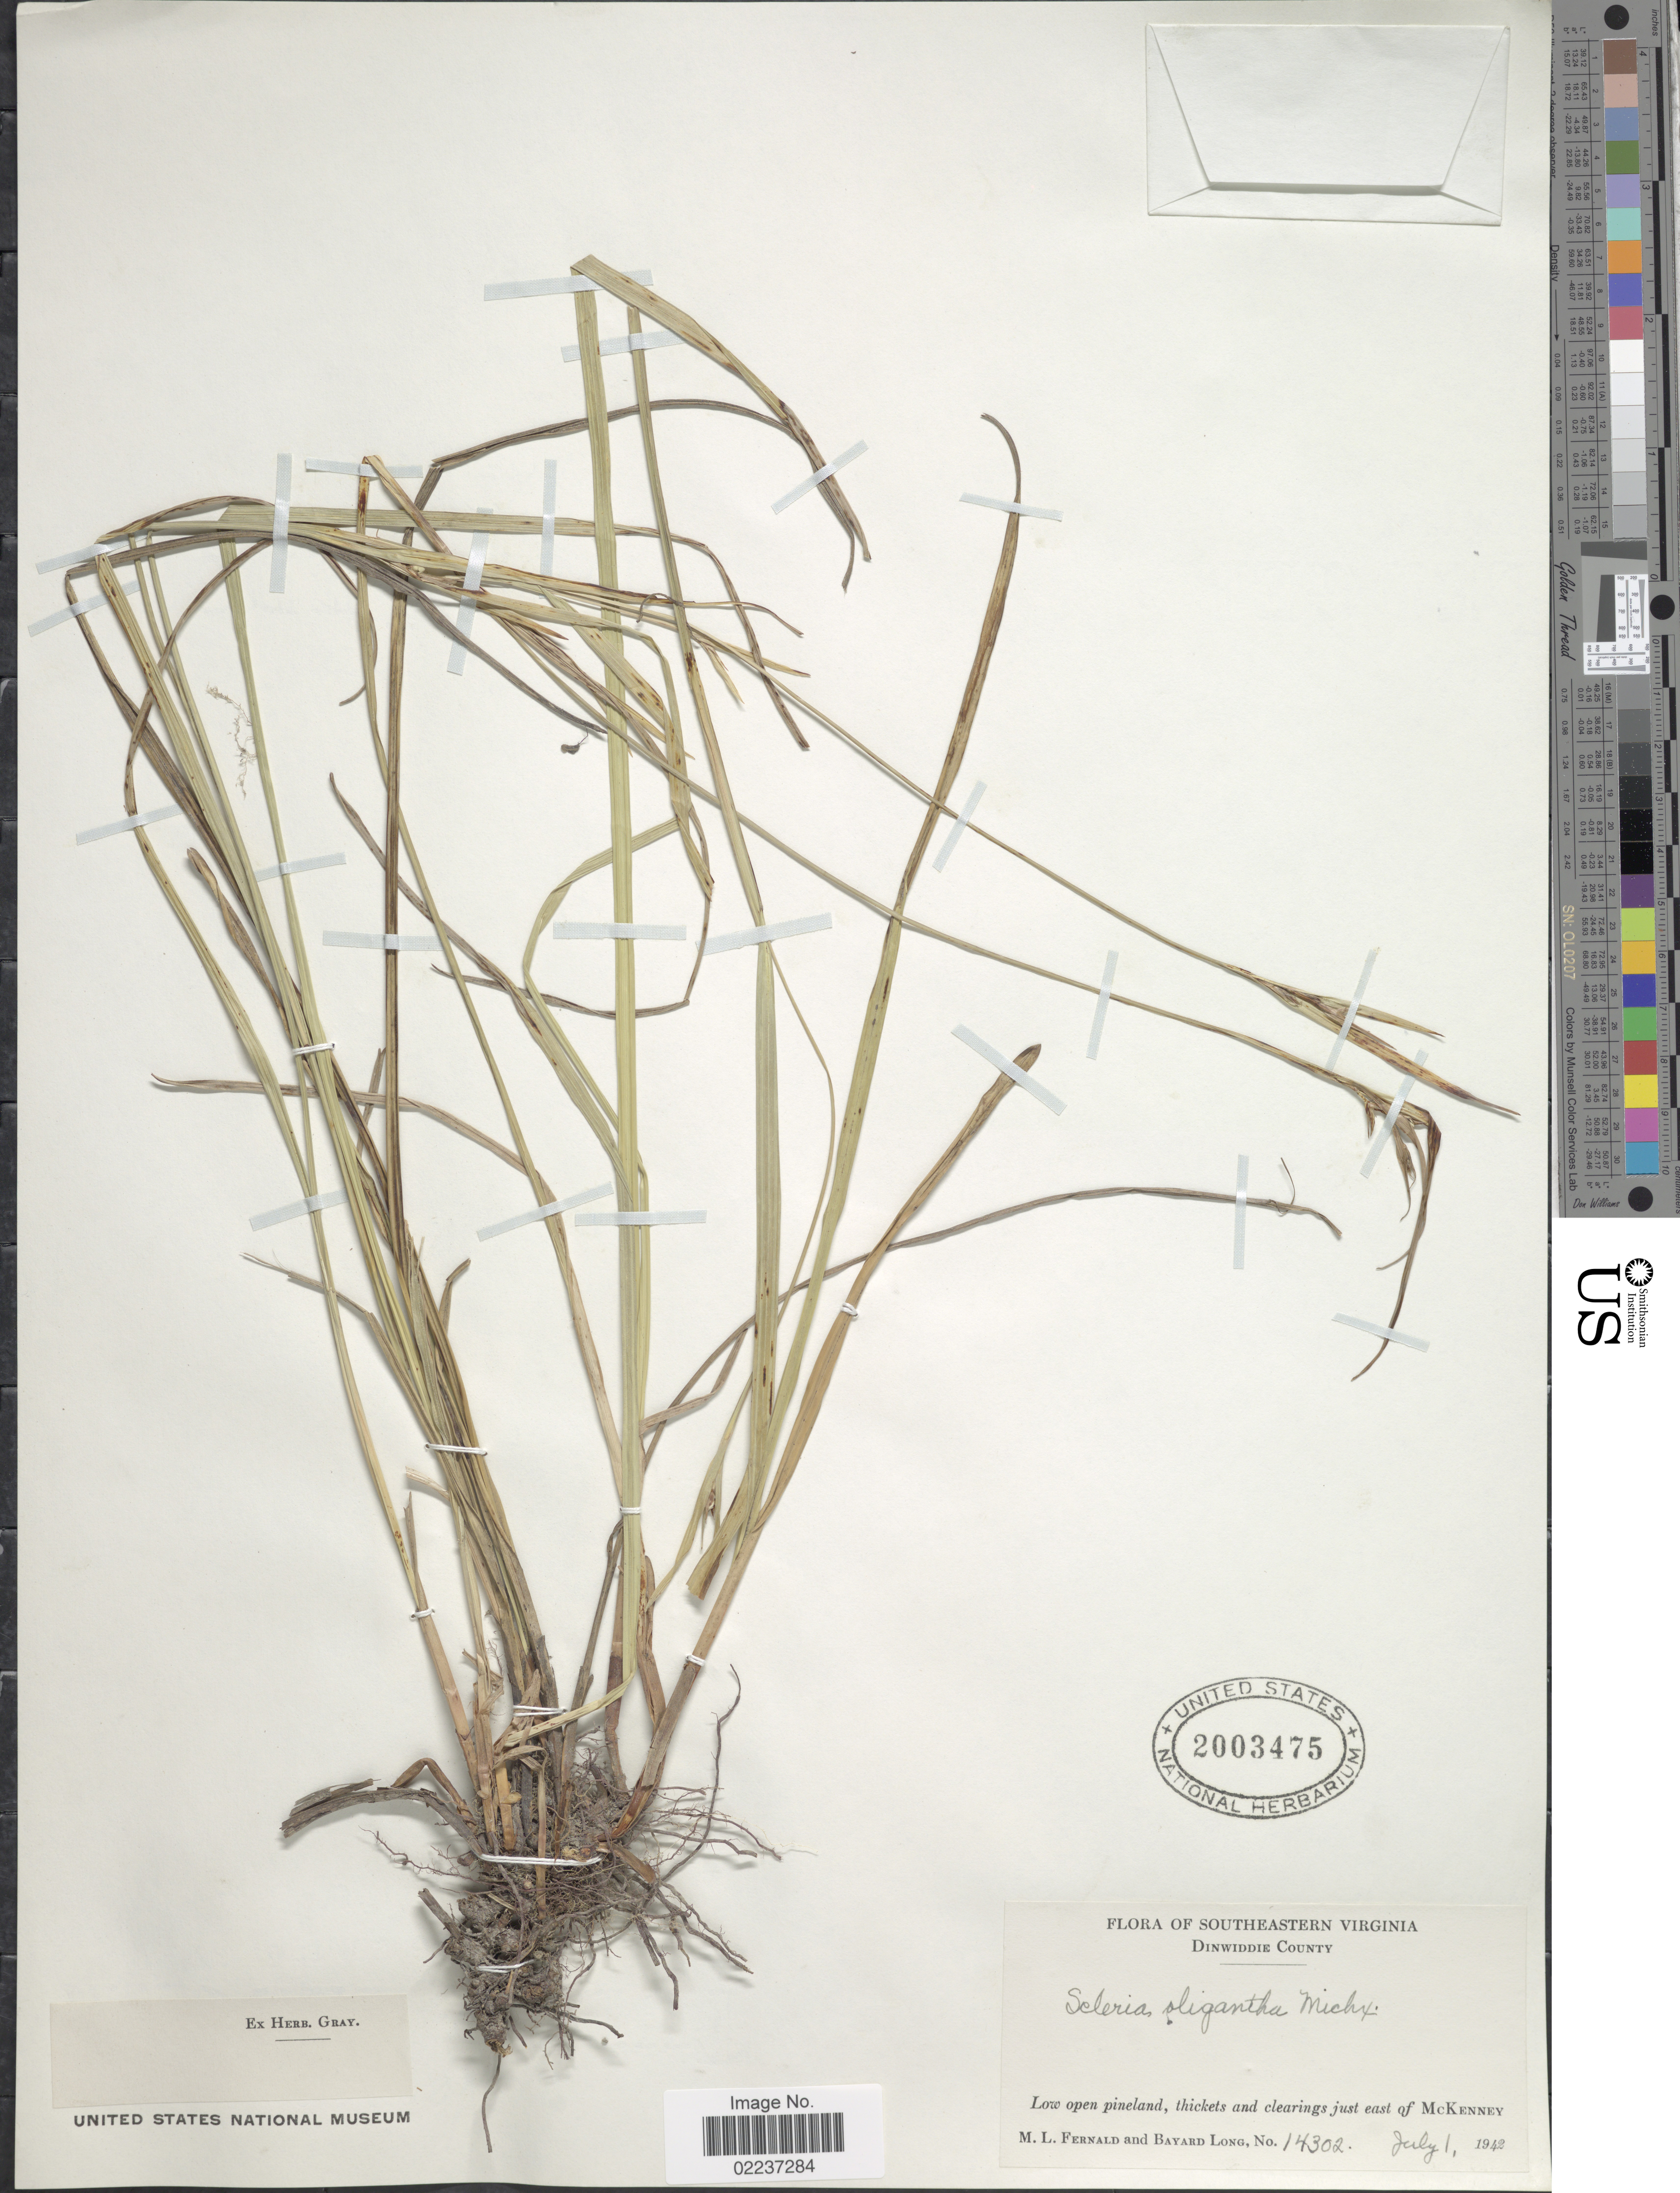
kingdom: Plantae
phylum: Tracheophyta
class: Liliopsida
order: Poales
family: Cyperaceae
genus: Scleria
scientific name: Scleria oligantha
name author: Michx.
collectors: M. L. Fernald & B. Long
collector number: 14302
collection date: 1942-07-01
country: United States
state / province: Virginia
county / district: Dinwiddie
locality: Southeastern Virginia, Dinwiddie County, Low open pineland, thickets and clearings just east of McKenney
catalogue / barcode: US 2003475